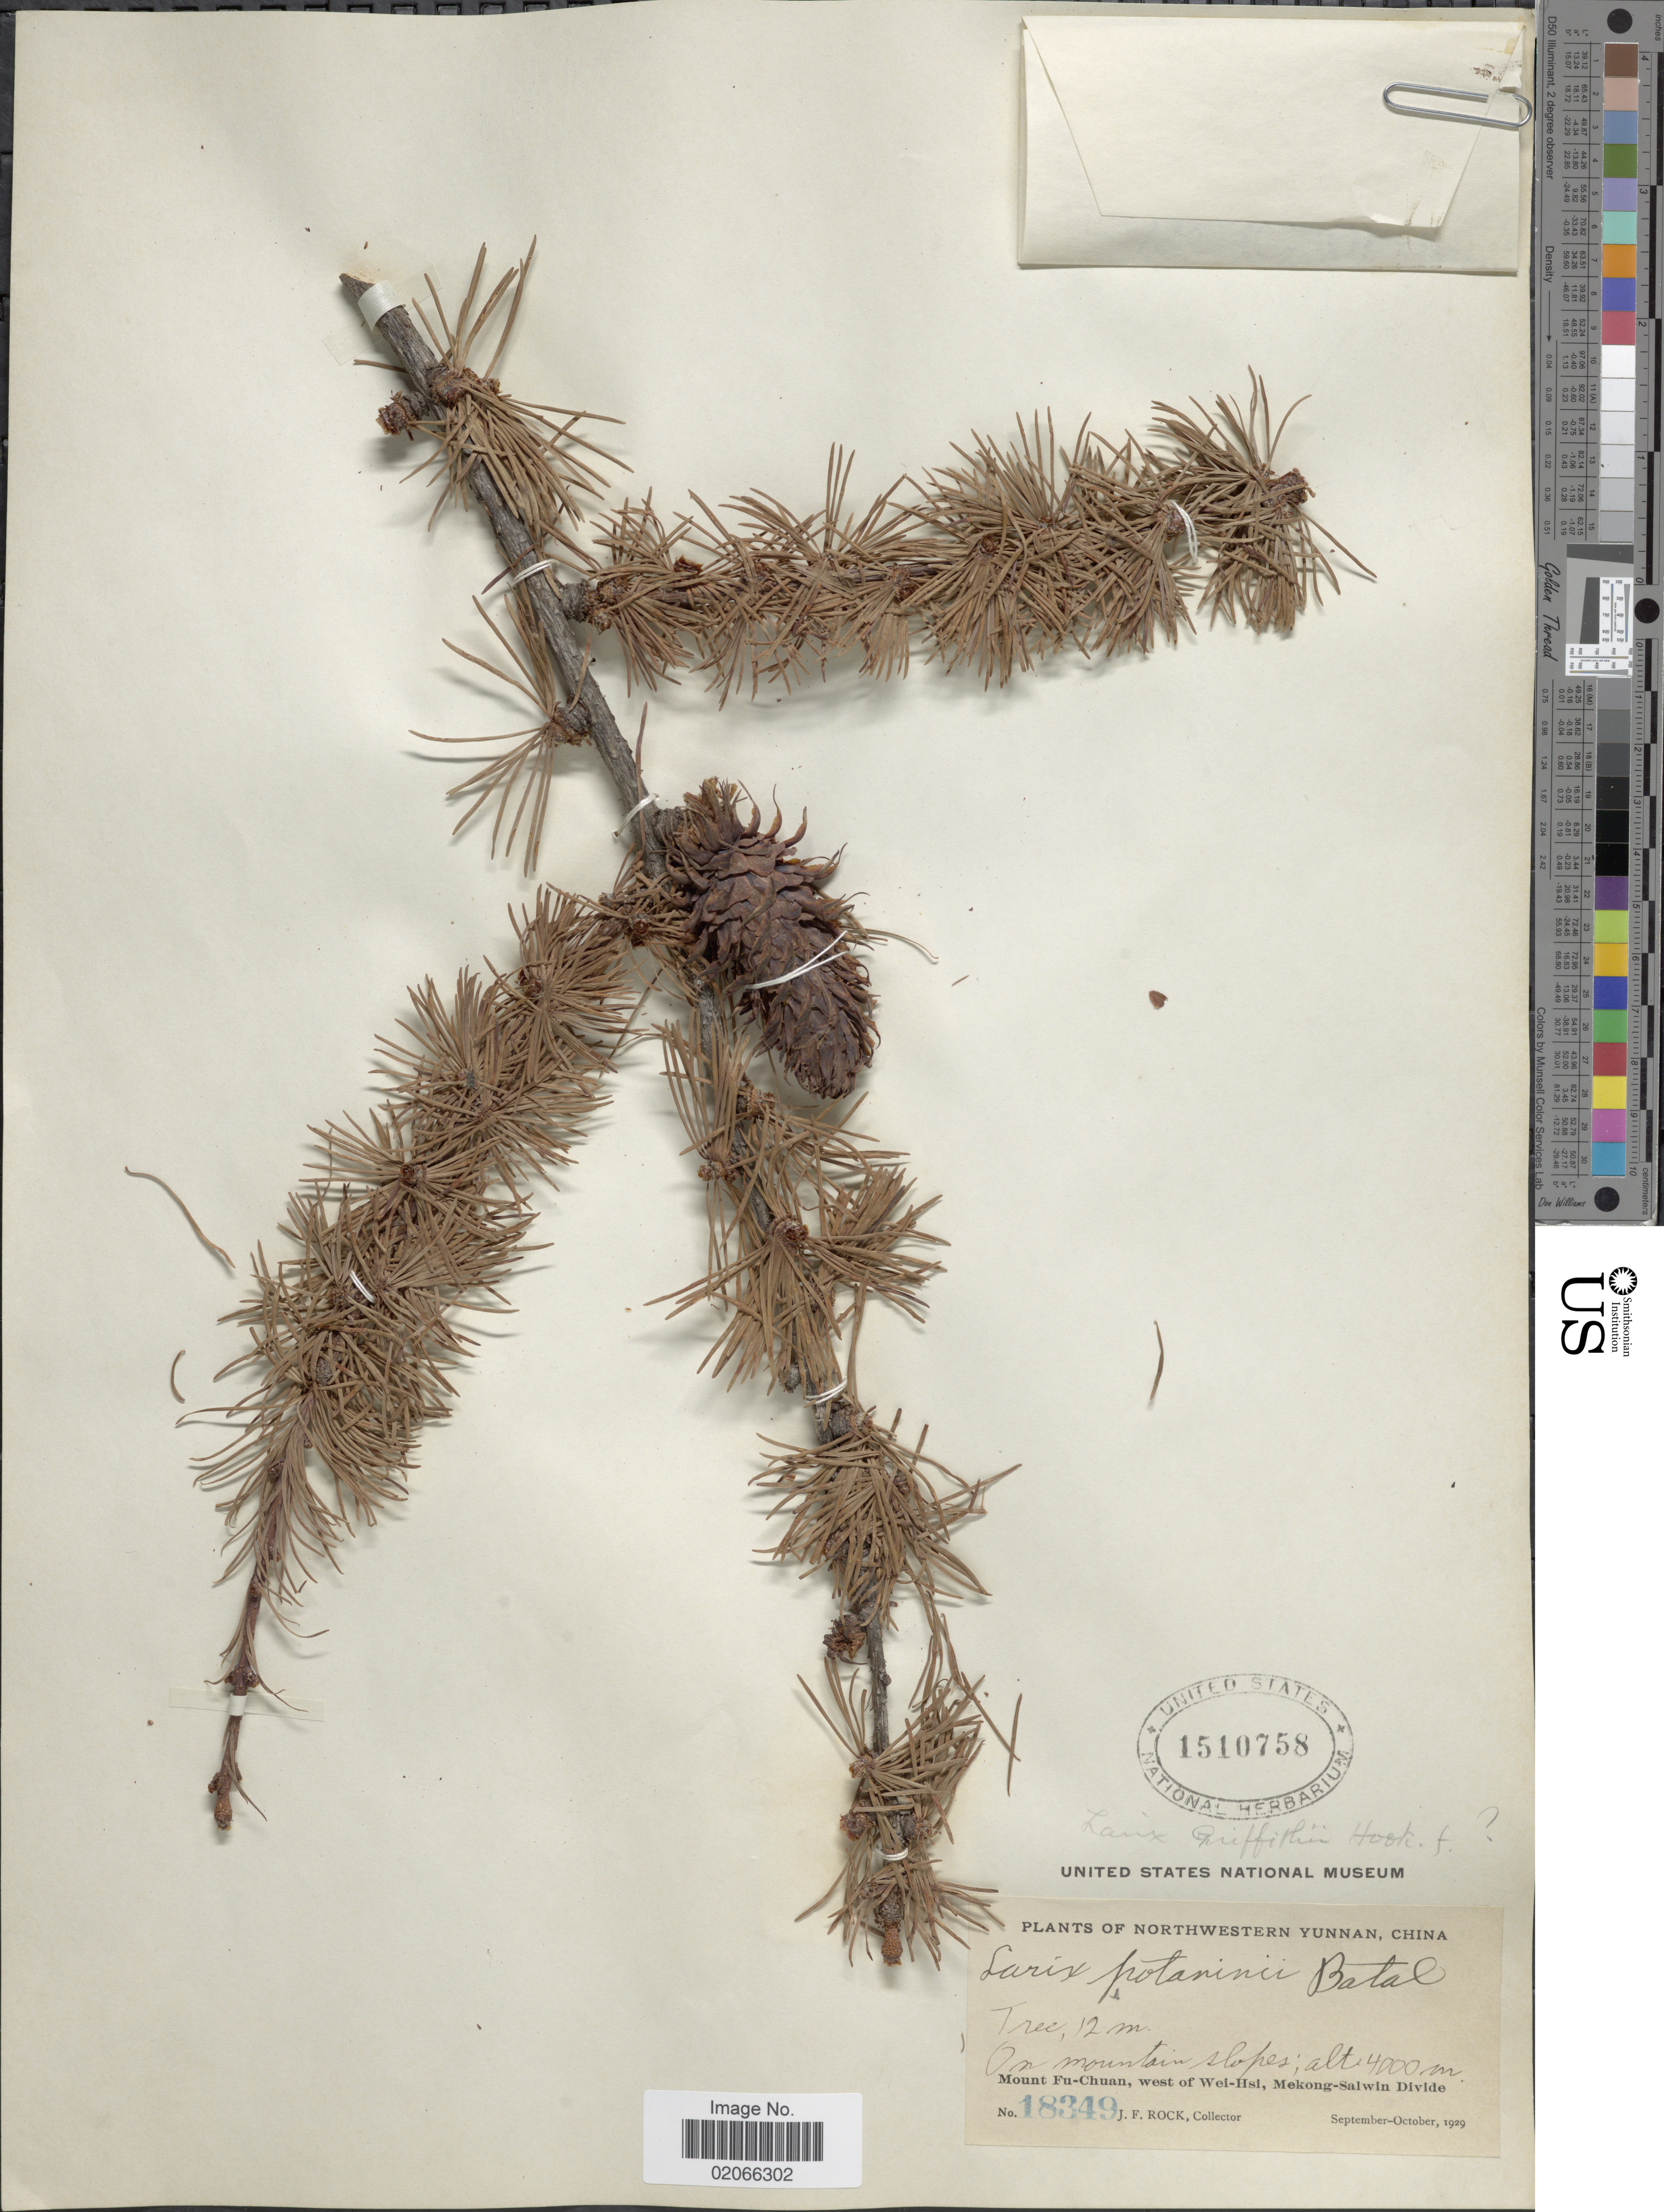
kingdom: Plantae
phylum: Tracheophyta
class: Pinopsida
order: Pinales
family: Pinaceae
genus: Larix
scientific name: Larix potaninii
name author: Batalin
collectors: J. Rock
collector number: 18349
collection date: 1929-09/1929-10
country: China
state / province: Yunnan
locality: Northwestern Yunnan, on mountain slopes, Mount Fu-Chuan, west of Wei-Hsi, Mekong-Salwin Divide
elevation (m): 4000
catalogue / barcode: US 1510758